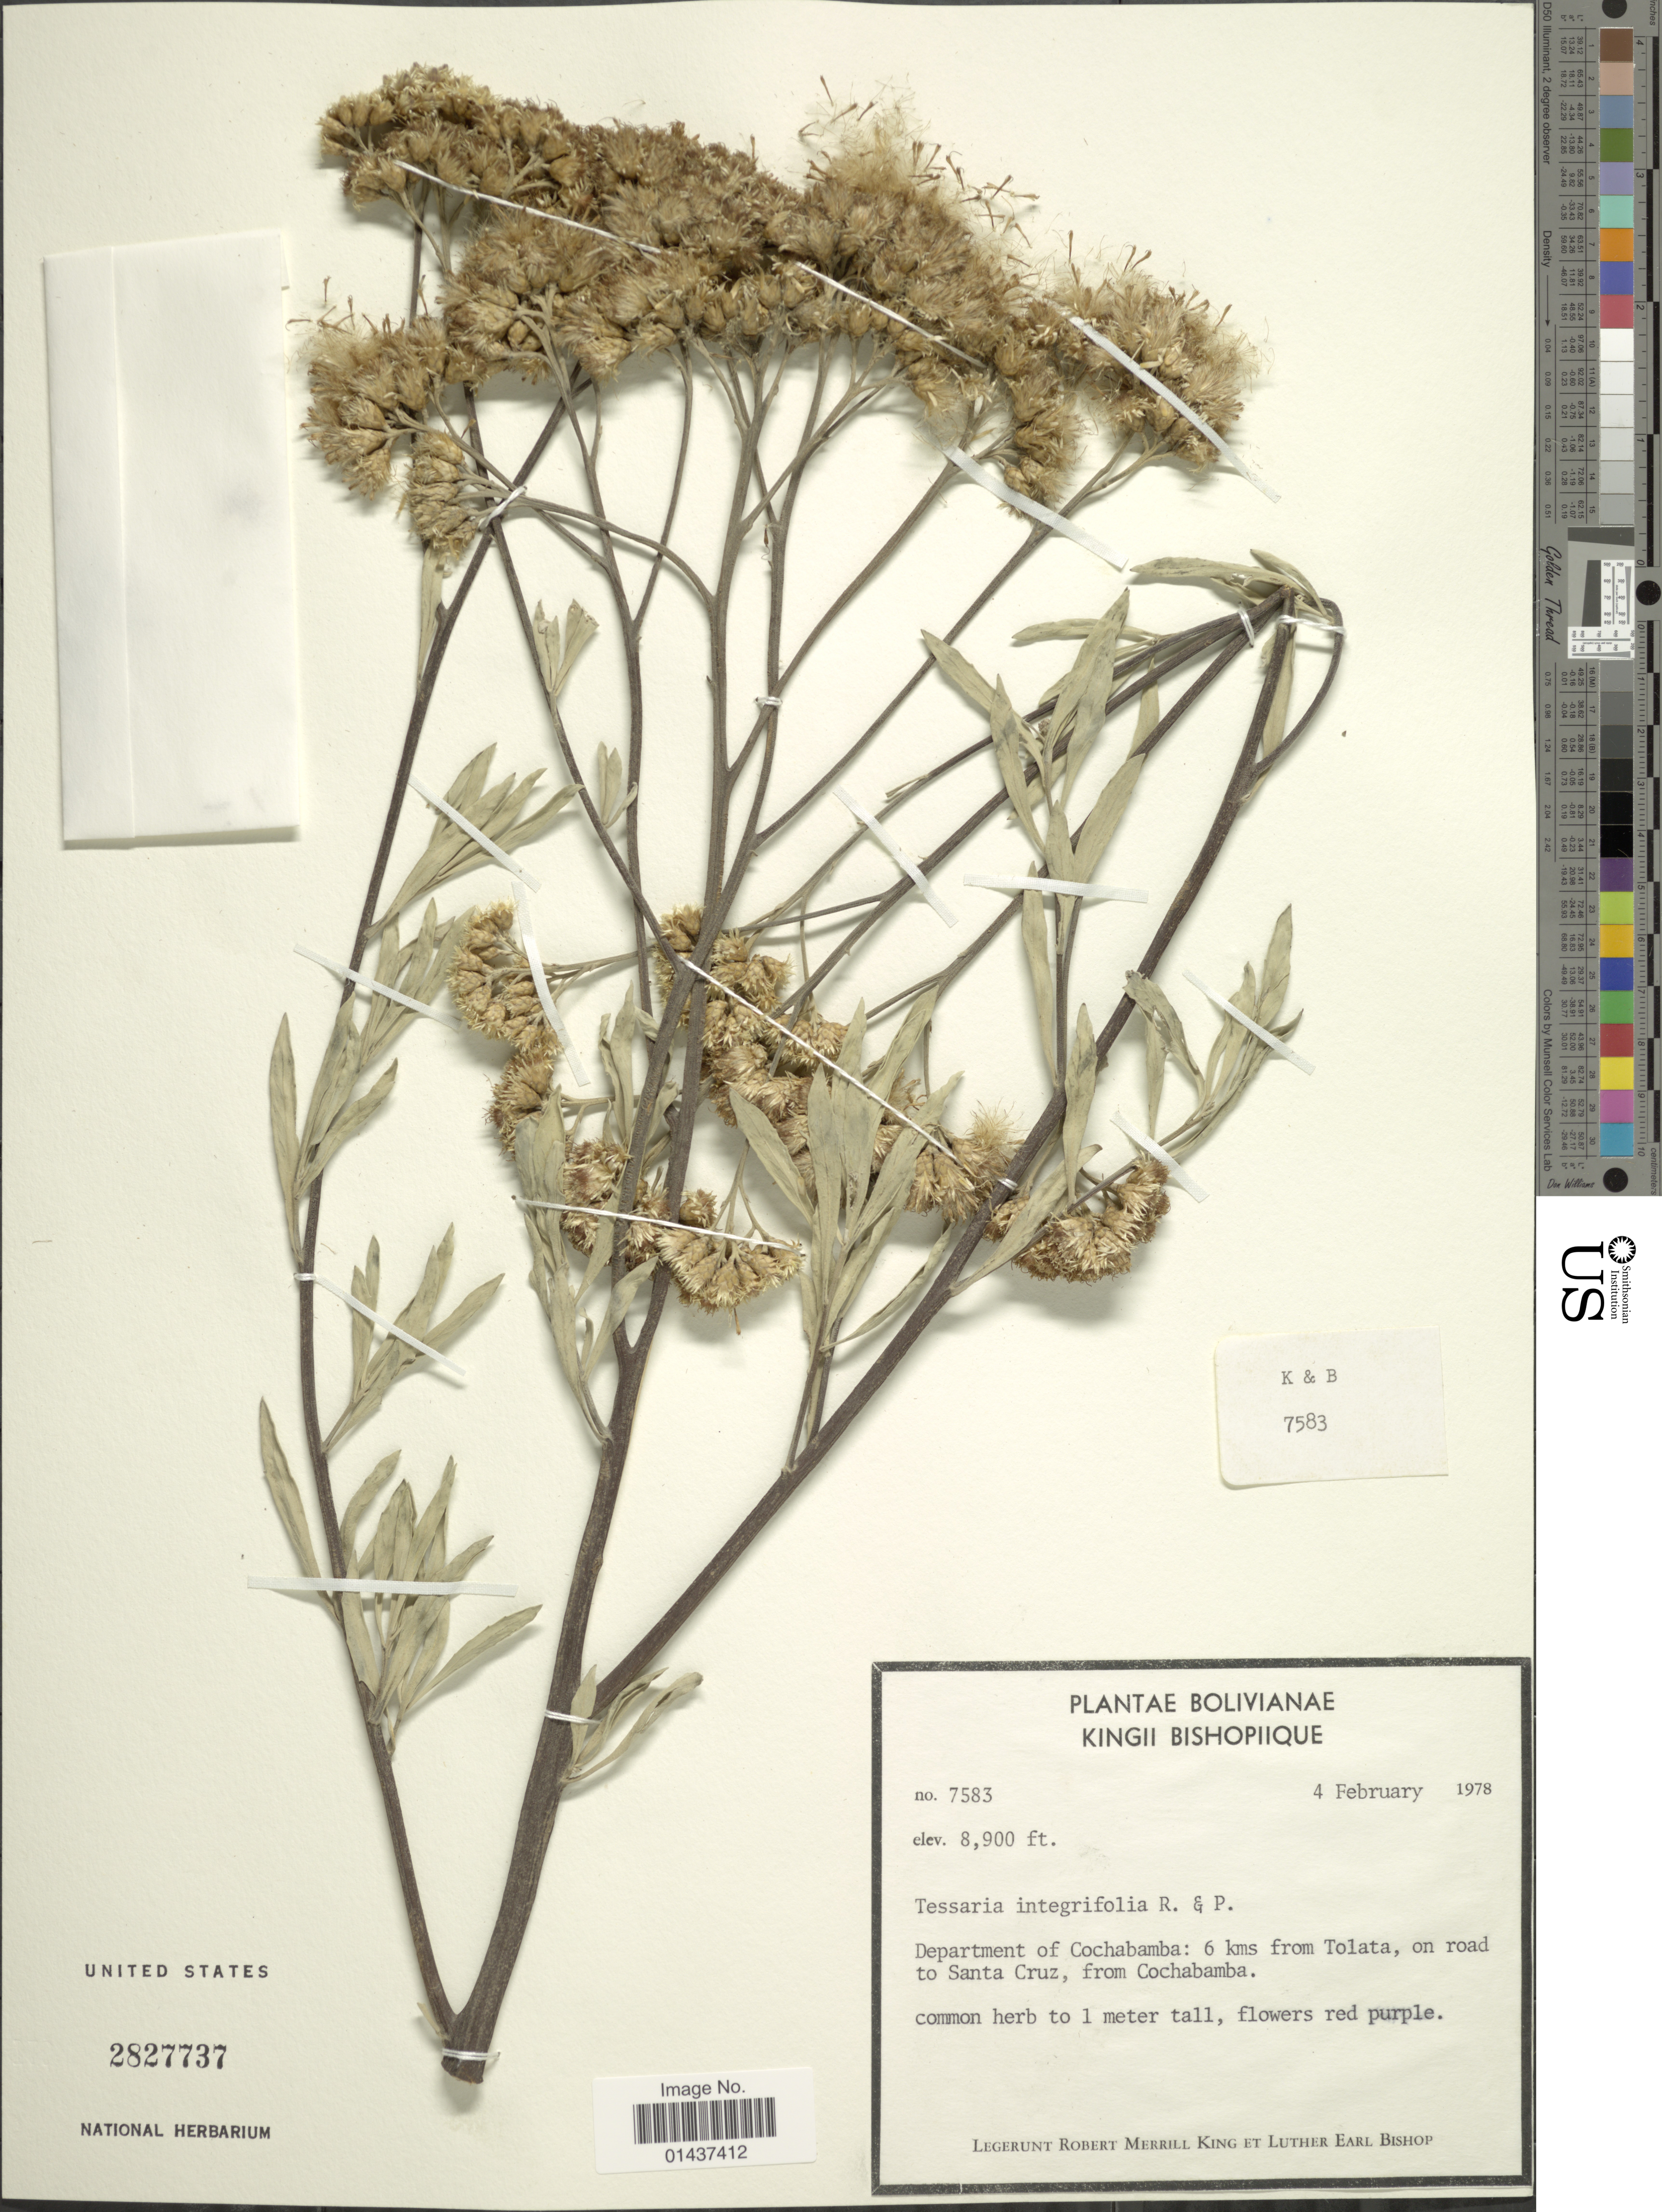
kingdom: Plantae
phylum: Tracheophyta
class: Magnoliopsida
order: Asterales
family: Asteraceae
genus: Tessaria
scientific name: Tessaria integrifolia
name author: Ruiz & Pav.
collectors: R. M. King & L. E. Bishop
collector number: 7583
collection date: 1978-02-04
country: Bolivia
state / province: Cochabamba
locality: Department of Cochabamba: 6 kms from Tolata, on road to Santa Cruz, from Cochabamba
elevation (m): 2713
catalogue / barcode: US 2827737